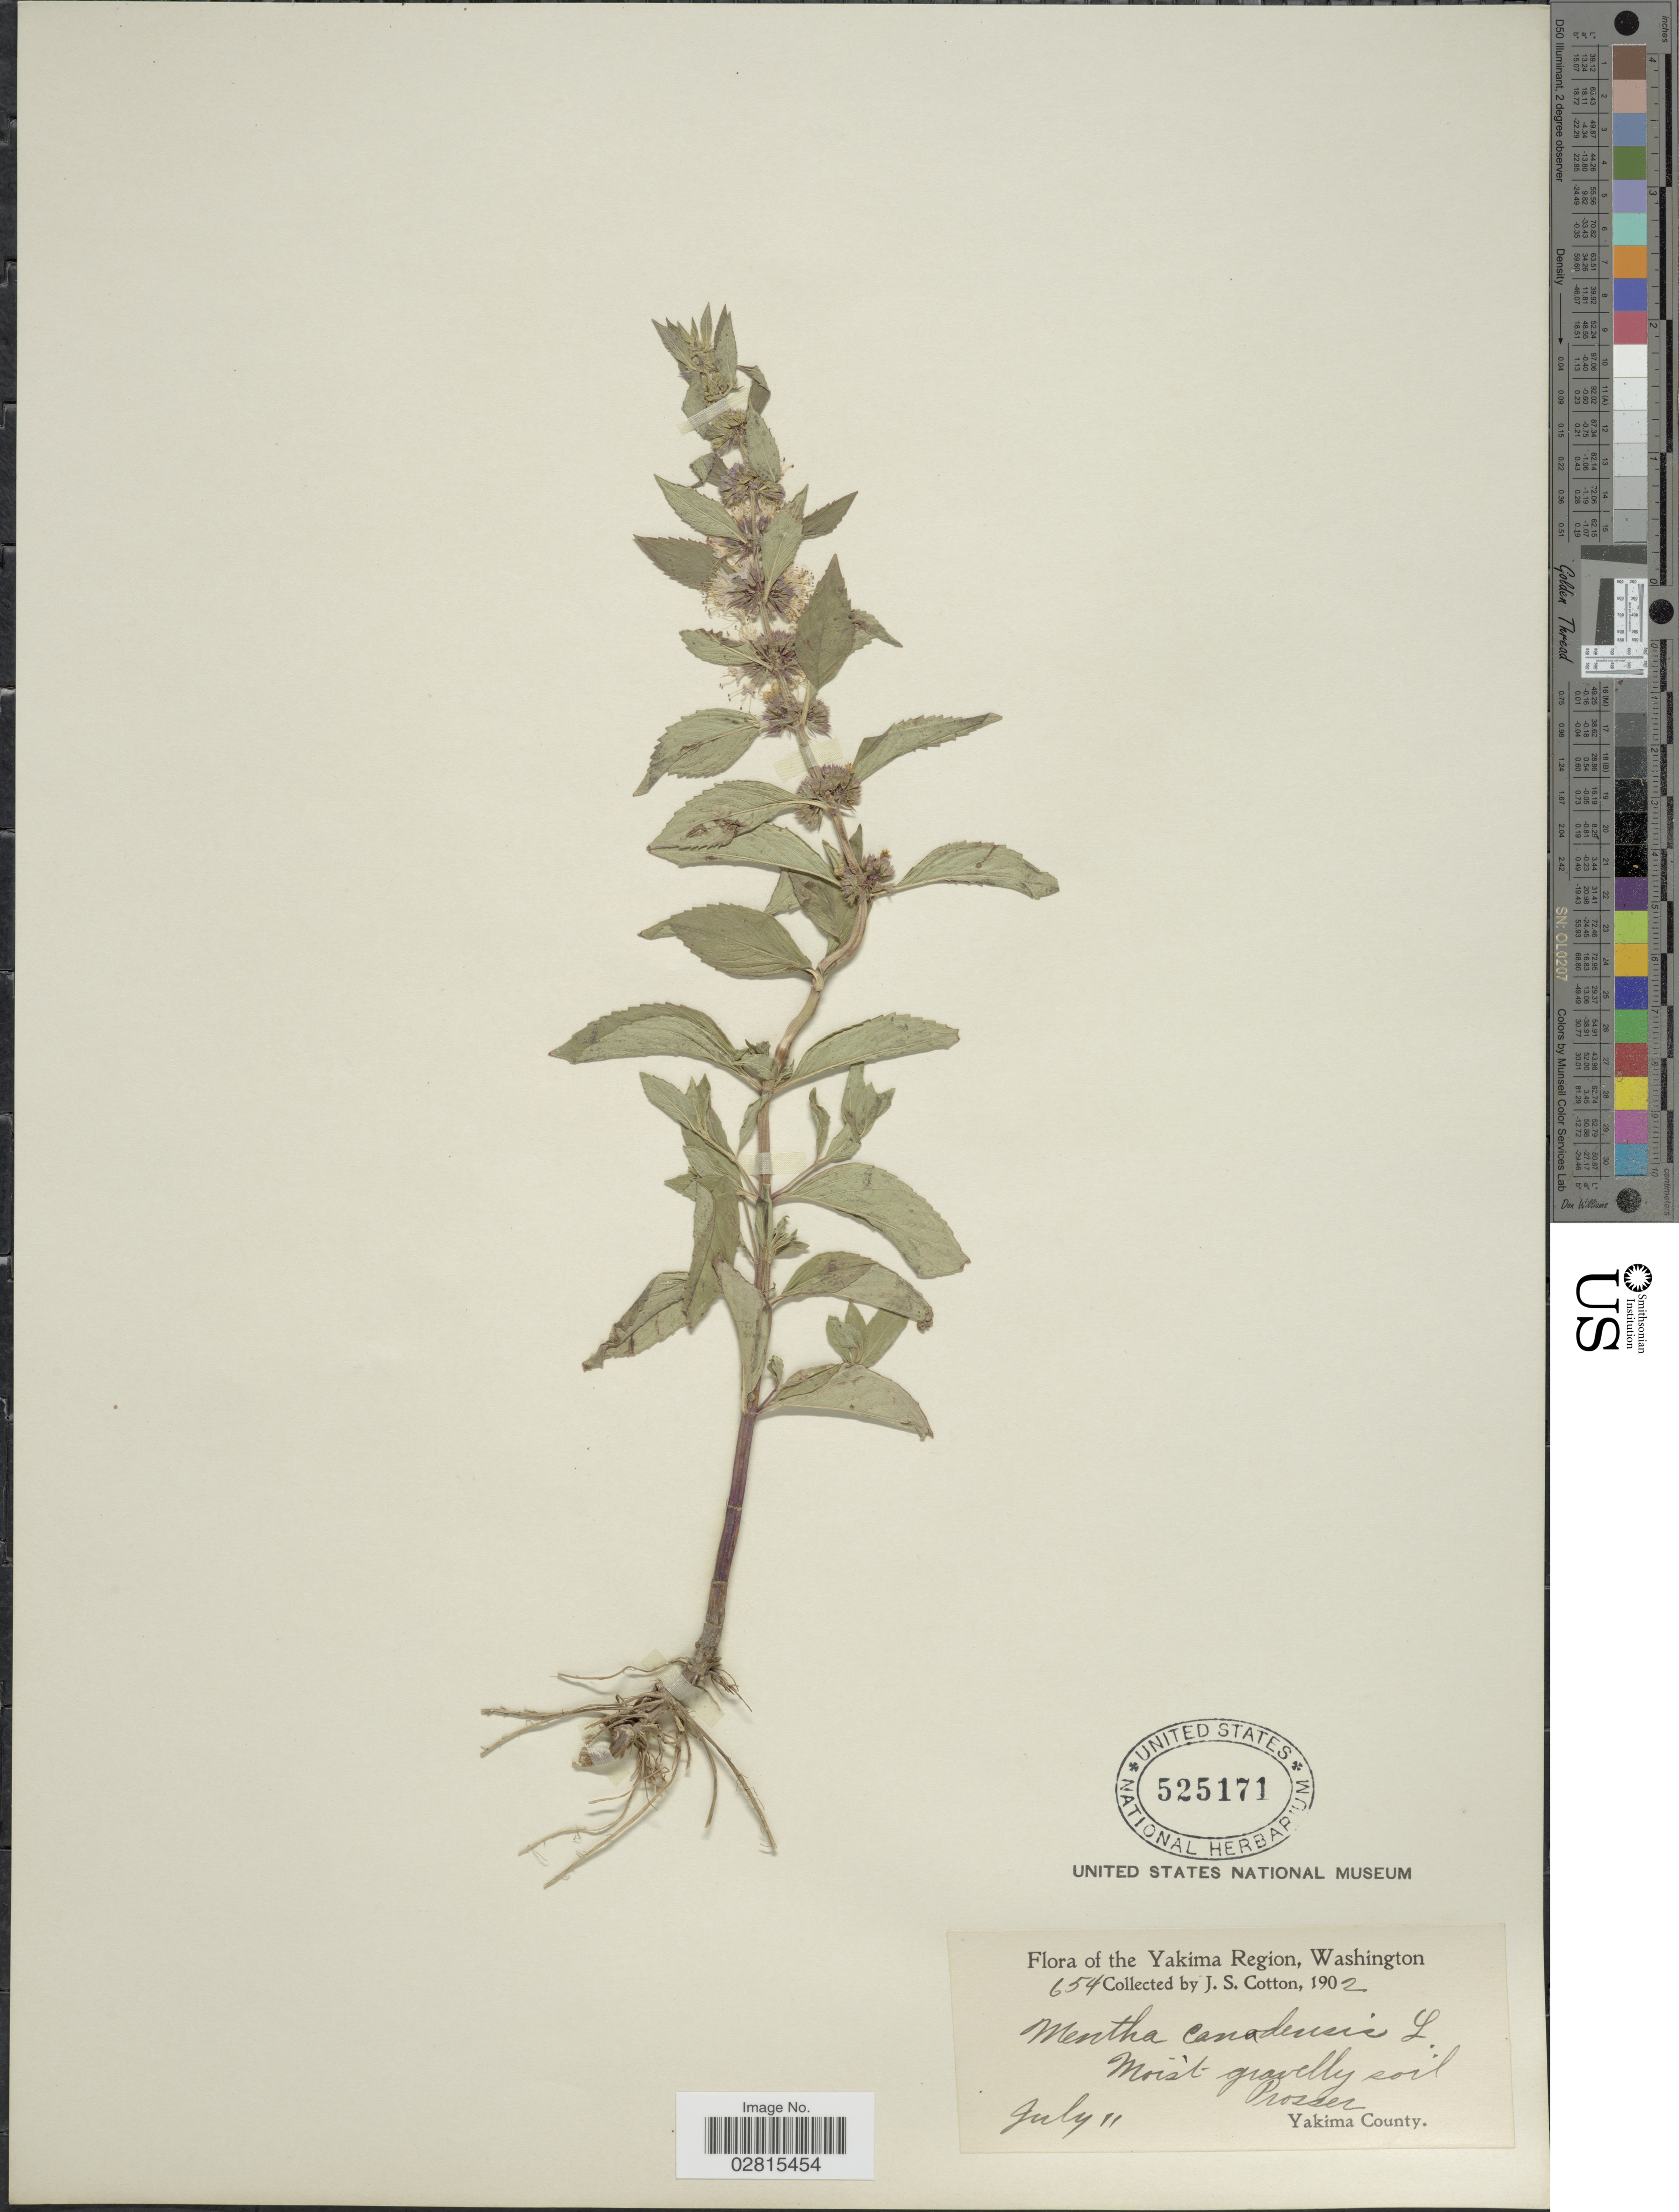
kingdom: Plantae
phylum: Tracheophyta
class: Magnoliopsida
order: Lamiales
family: Lamiaceae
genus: Mentha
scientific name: Mentha canadensis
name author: L.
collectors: J. S. Cotton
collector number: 654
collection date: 1902-07-11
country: United States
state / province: Washington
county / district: Yakima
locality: Yakima Region, Prosser, Yakima County.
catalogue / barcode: US 525171